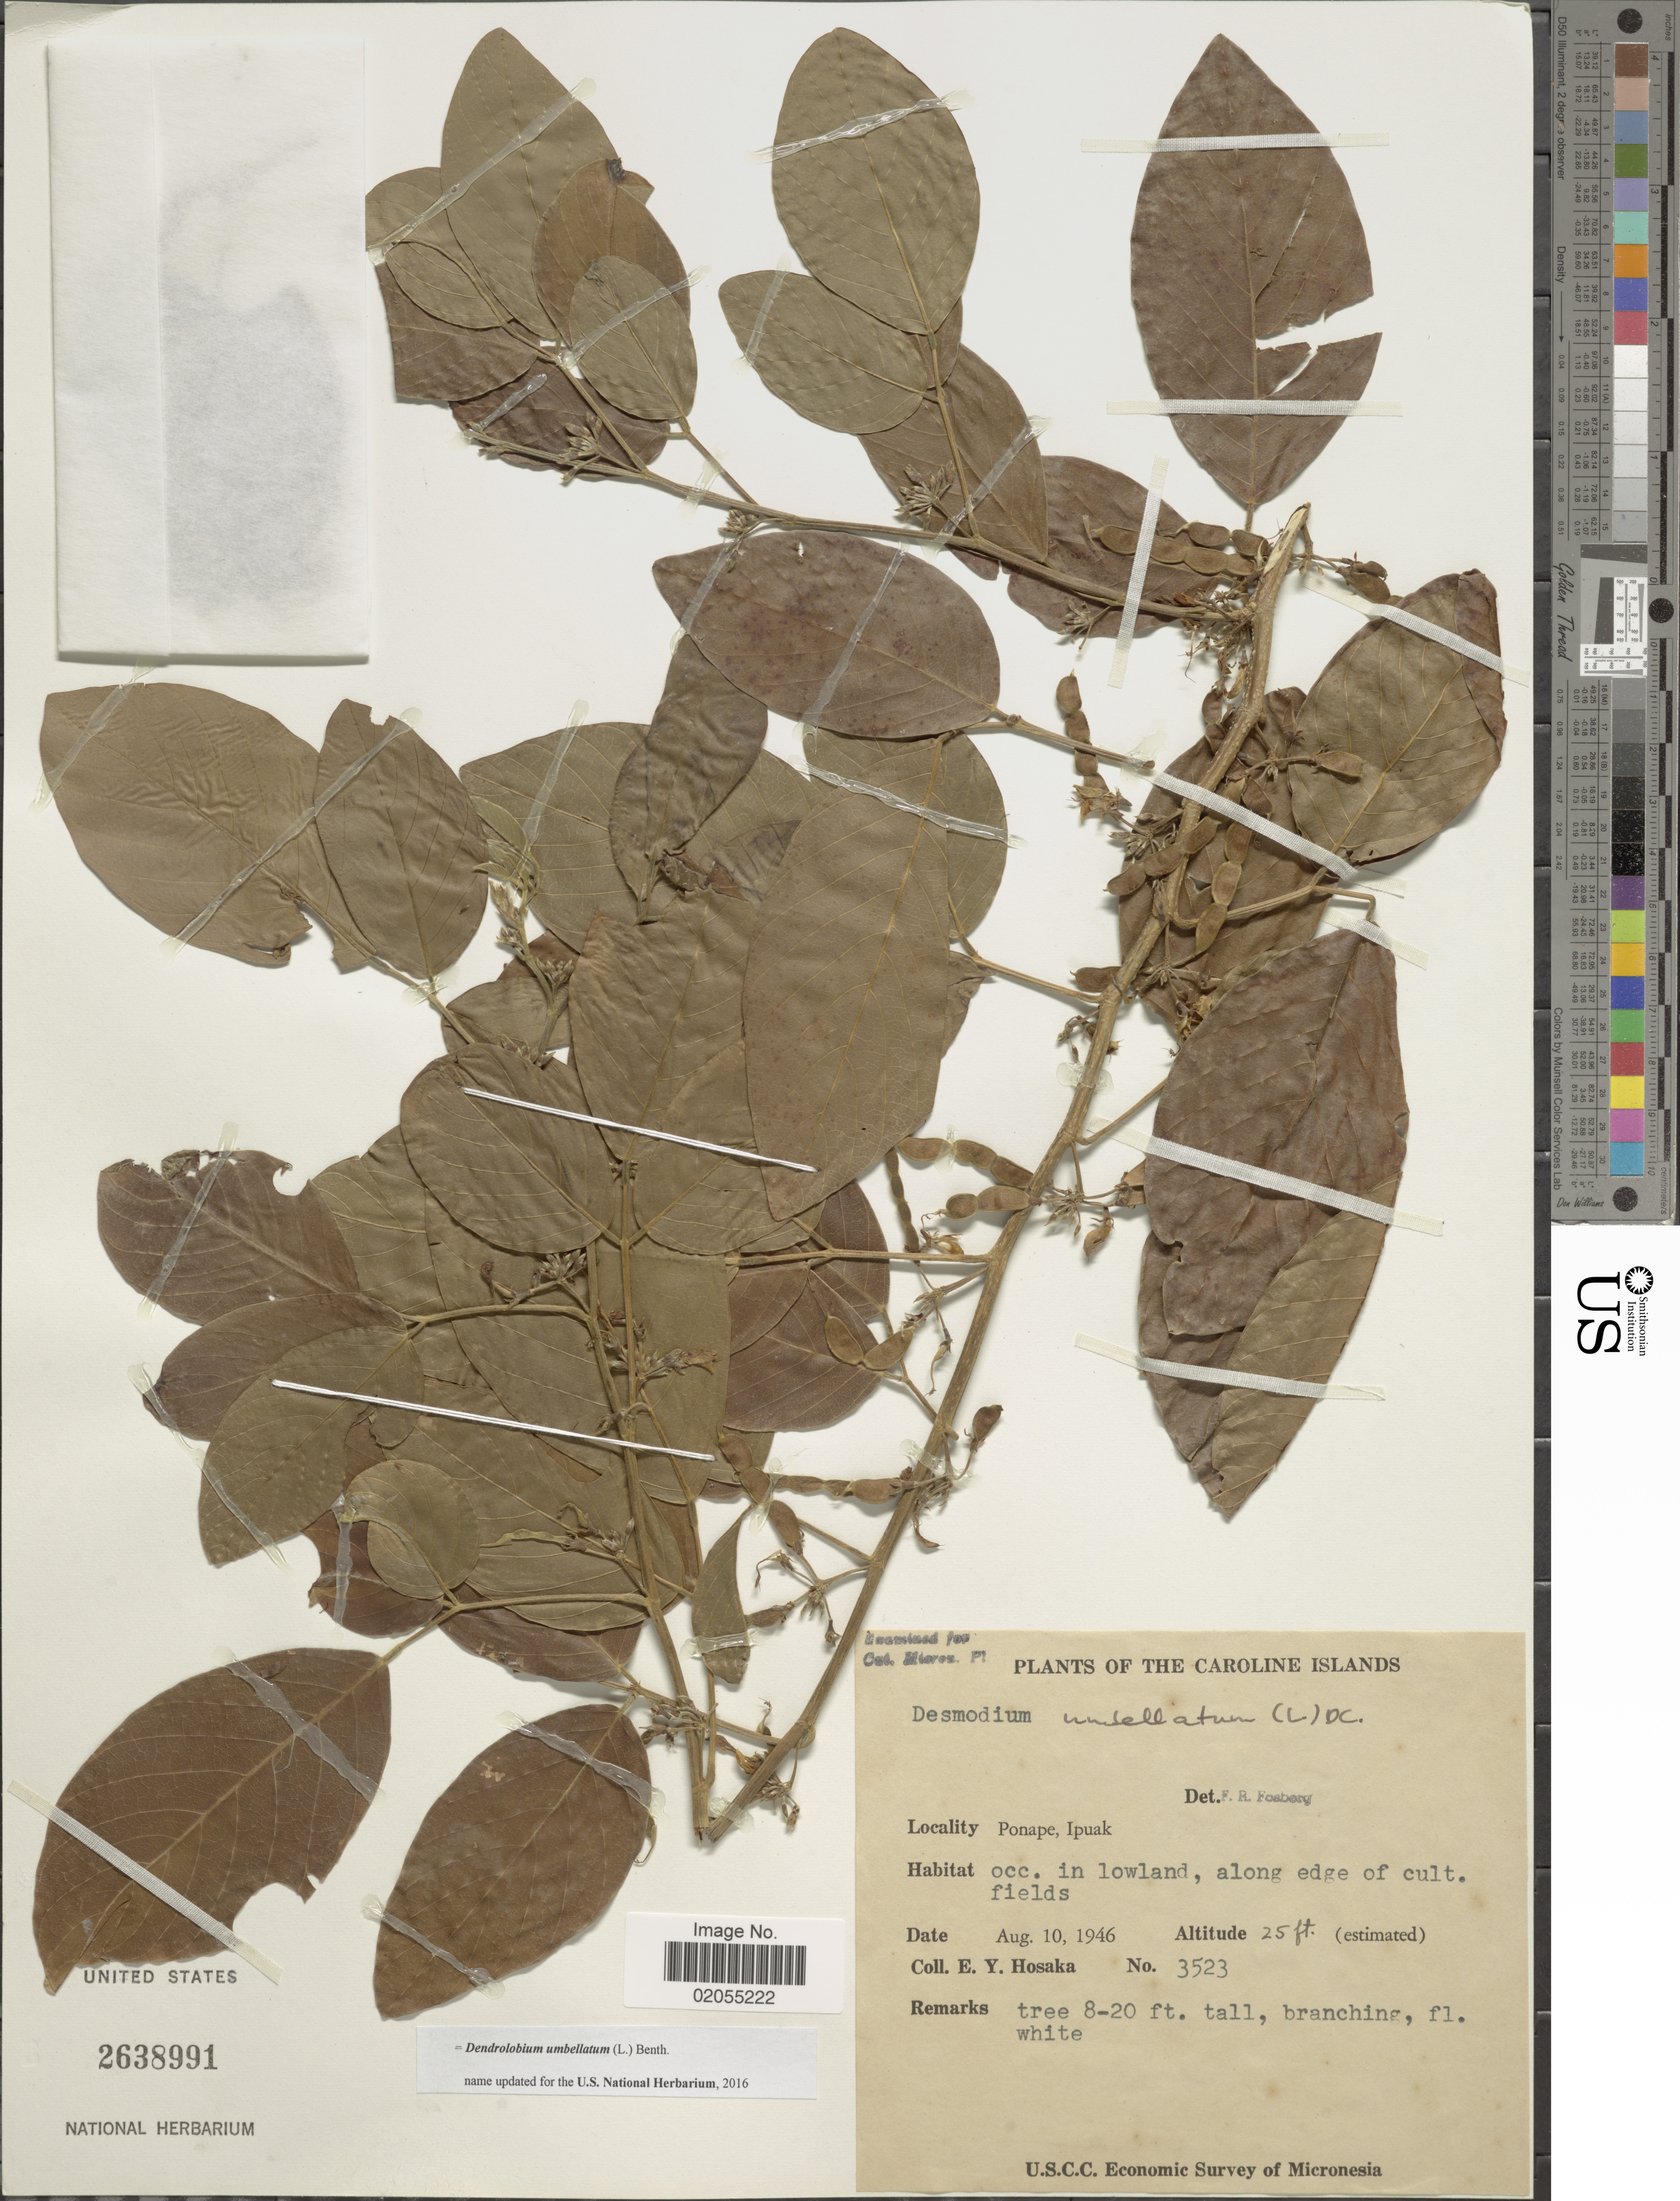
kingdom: Plantae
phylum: Tracheophyta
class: Magnoliopsida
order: Fabales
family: Fabaceae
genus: Dendrolobium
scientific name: Dendrolobium umbellatum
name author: (L.) Benth.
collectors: E. Y. Hosaka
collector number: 3523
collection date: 1946-08-10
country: Micronesia, Federated States of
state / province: Pohnpei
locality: Caroline Islands, Ponape, Ipuak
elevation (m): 8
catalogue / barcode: US 2638991